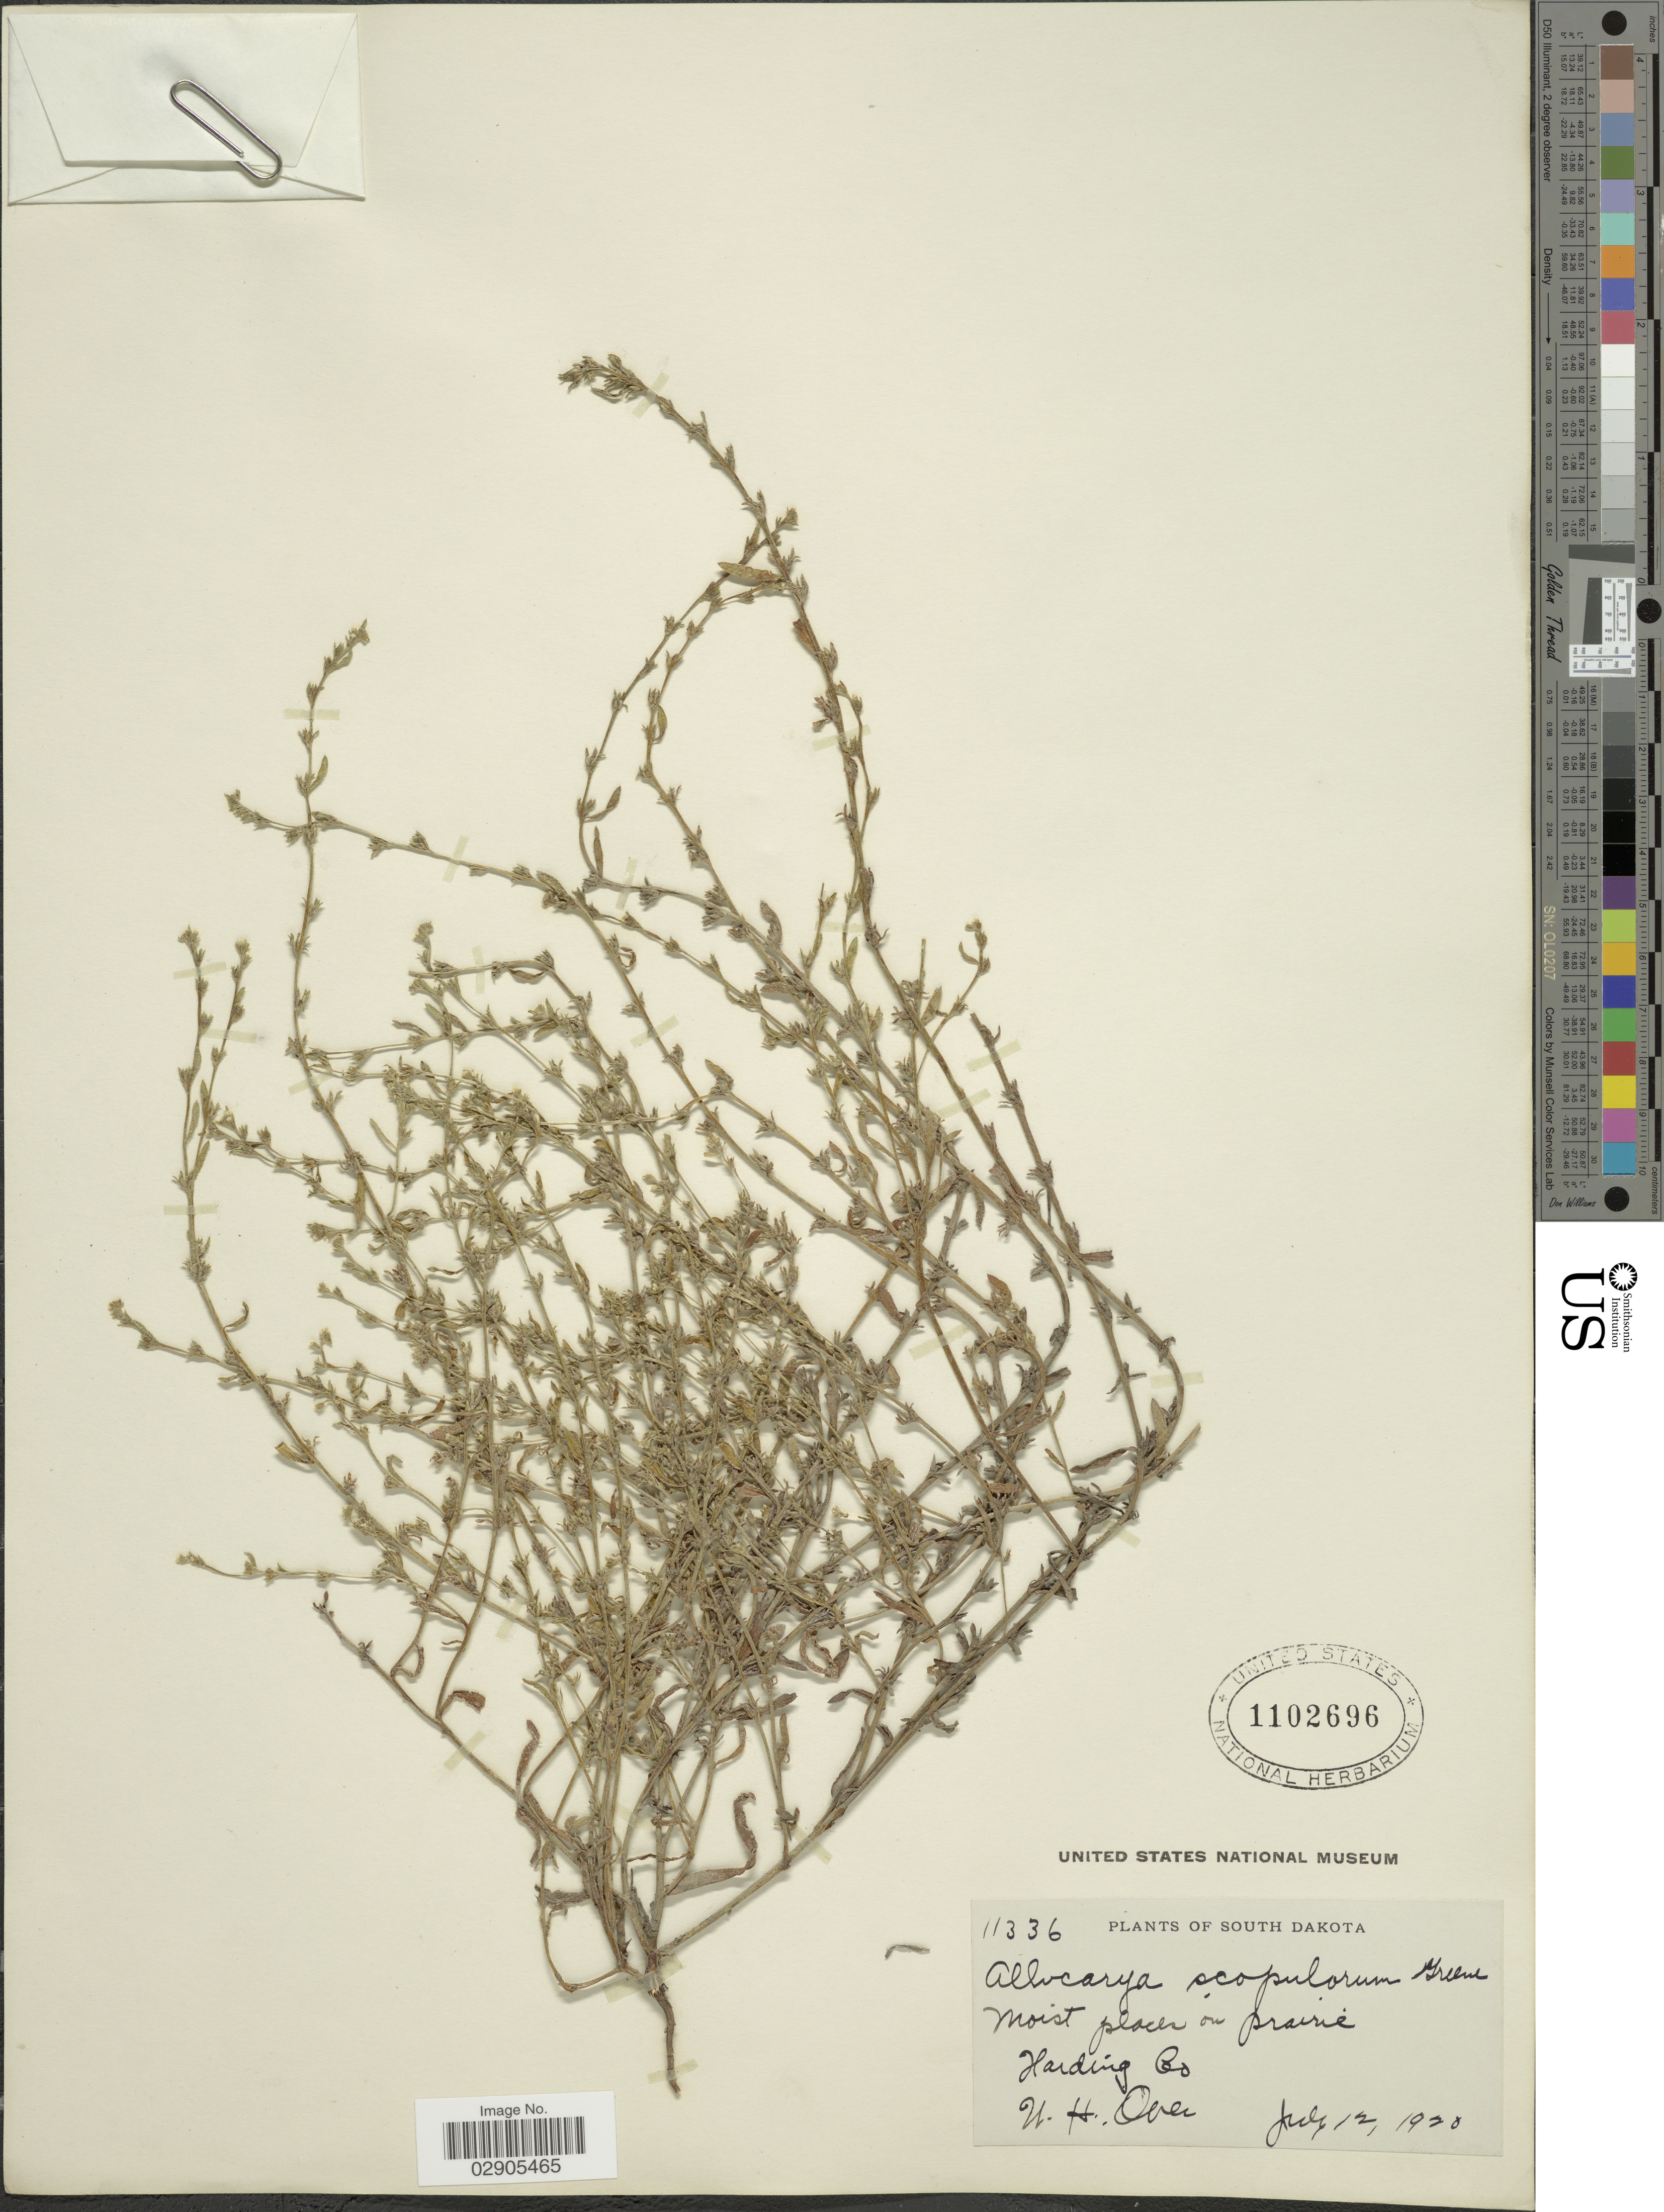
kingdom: Plantae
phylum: Tracheophyta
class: Magnoliopsida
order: Boraginales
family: Boraginaceae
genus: Allocarya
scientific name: Allocarya sp.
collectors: W. Over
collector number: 11336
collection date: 1920-07-12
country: United States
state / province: South Dakota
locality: Moist placer in prairie. Harding Co.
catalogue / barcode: US 1102696